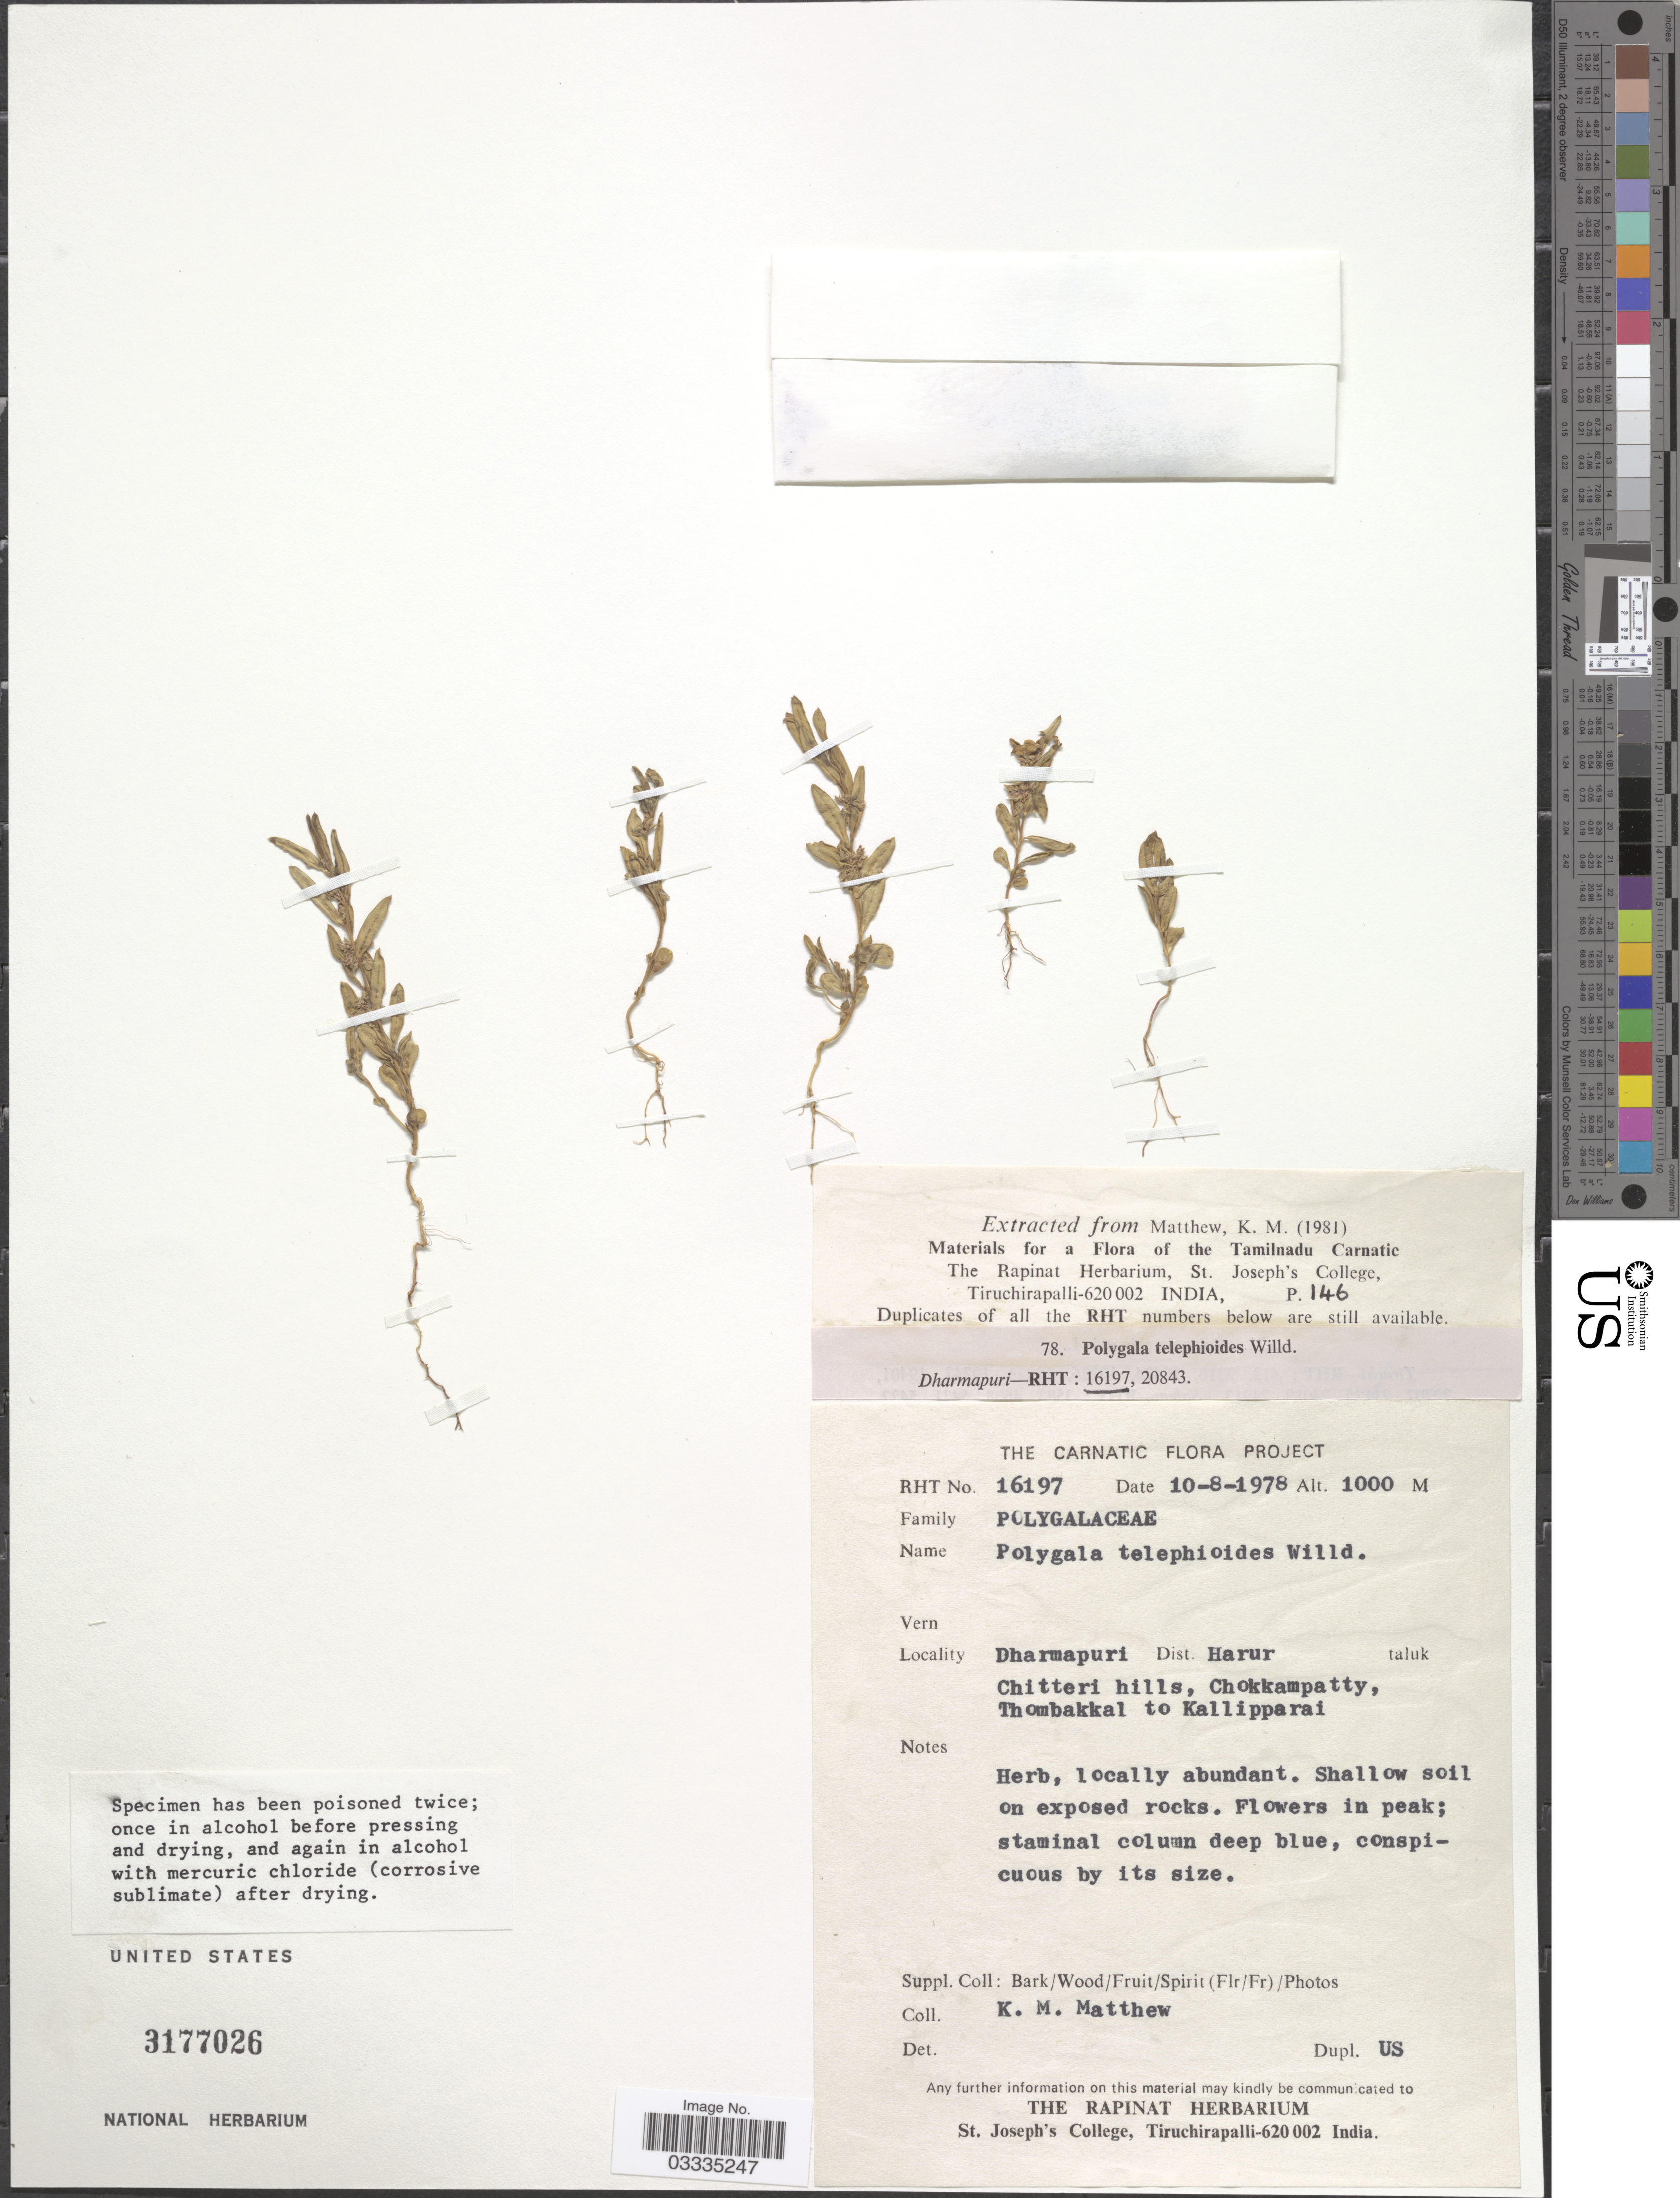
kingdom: Plantae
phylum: Tracheophyta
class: Magnoliopsida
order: Fabales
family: Polygalaceae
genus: Polygala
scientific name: Polygala telephioides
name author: Willd.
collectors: K. M. Matthew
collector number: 16197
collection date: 1978-08-10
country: India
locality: Dharmapuri Dist Harur taluk Chitteri hills, Chokkampatty Thombakkal to Kallipparai.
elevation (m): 1000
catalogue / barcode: US 3177026